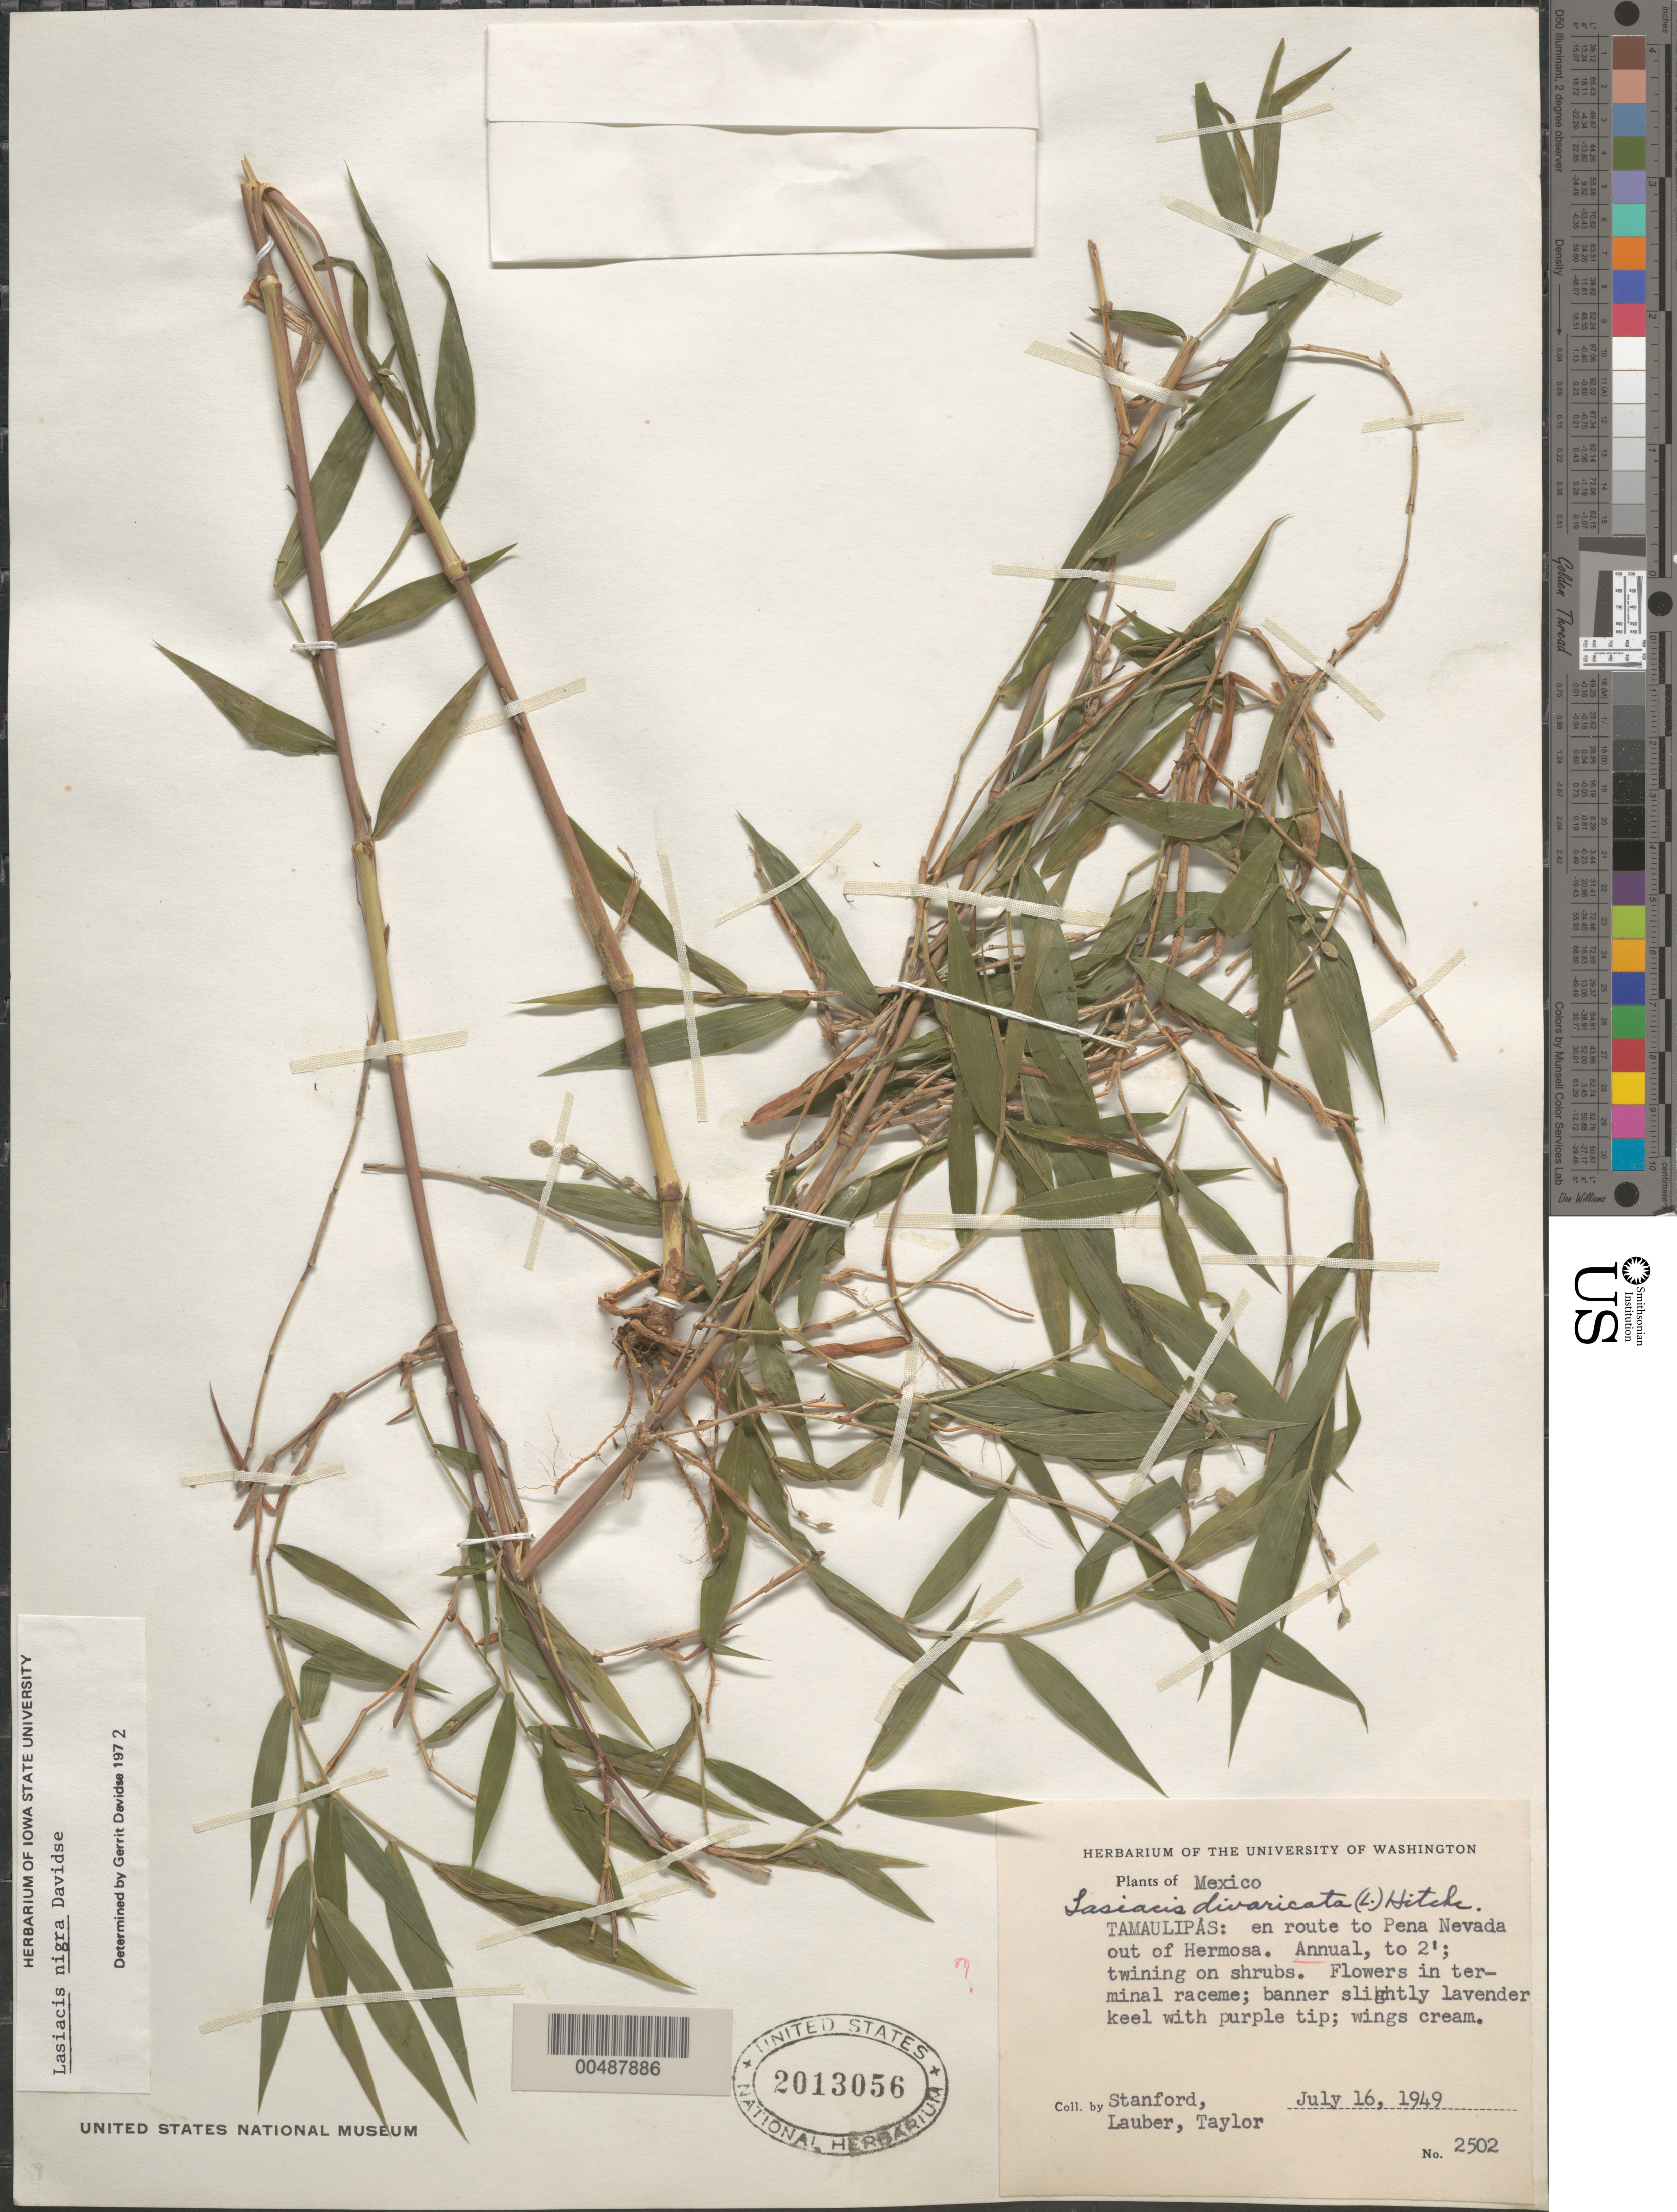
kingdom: Plantae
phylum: Tracheophyta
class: Liliopsida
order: Poales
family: Poaceae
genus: Lasiacis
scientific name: Lasiacis maxonii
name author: Swallen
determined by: Davidse, Gerrit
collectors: -. Stanford, Lauber, -- & -- Taylor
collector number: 2502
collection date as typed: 16 Jul 1949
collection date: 1949-07-16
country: Mexico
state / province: Tamaulipas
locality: En route to Pena Nevada out of Hermosa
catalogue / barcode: US 2013056